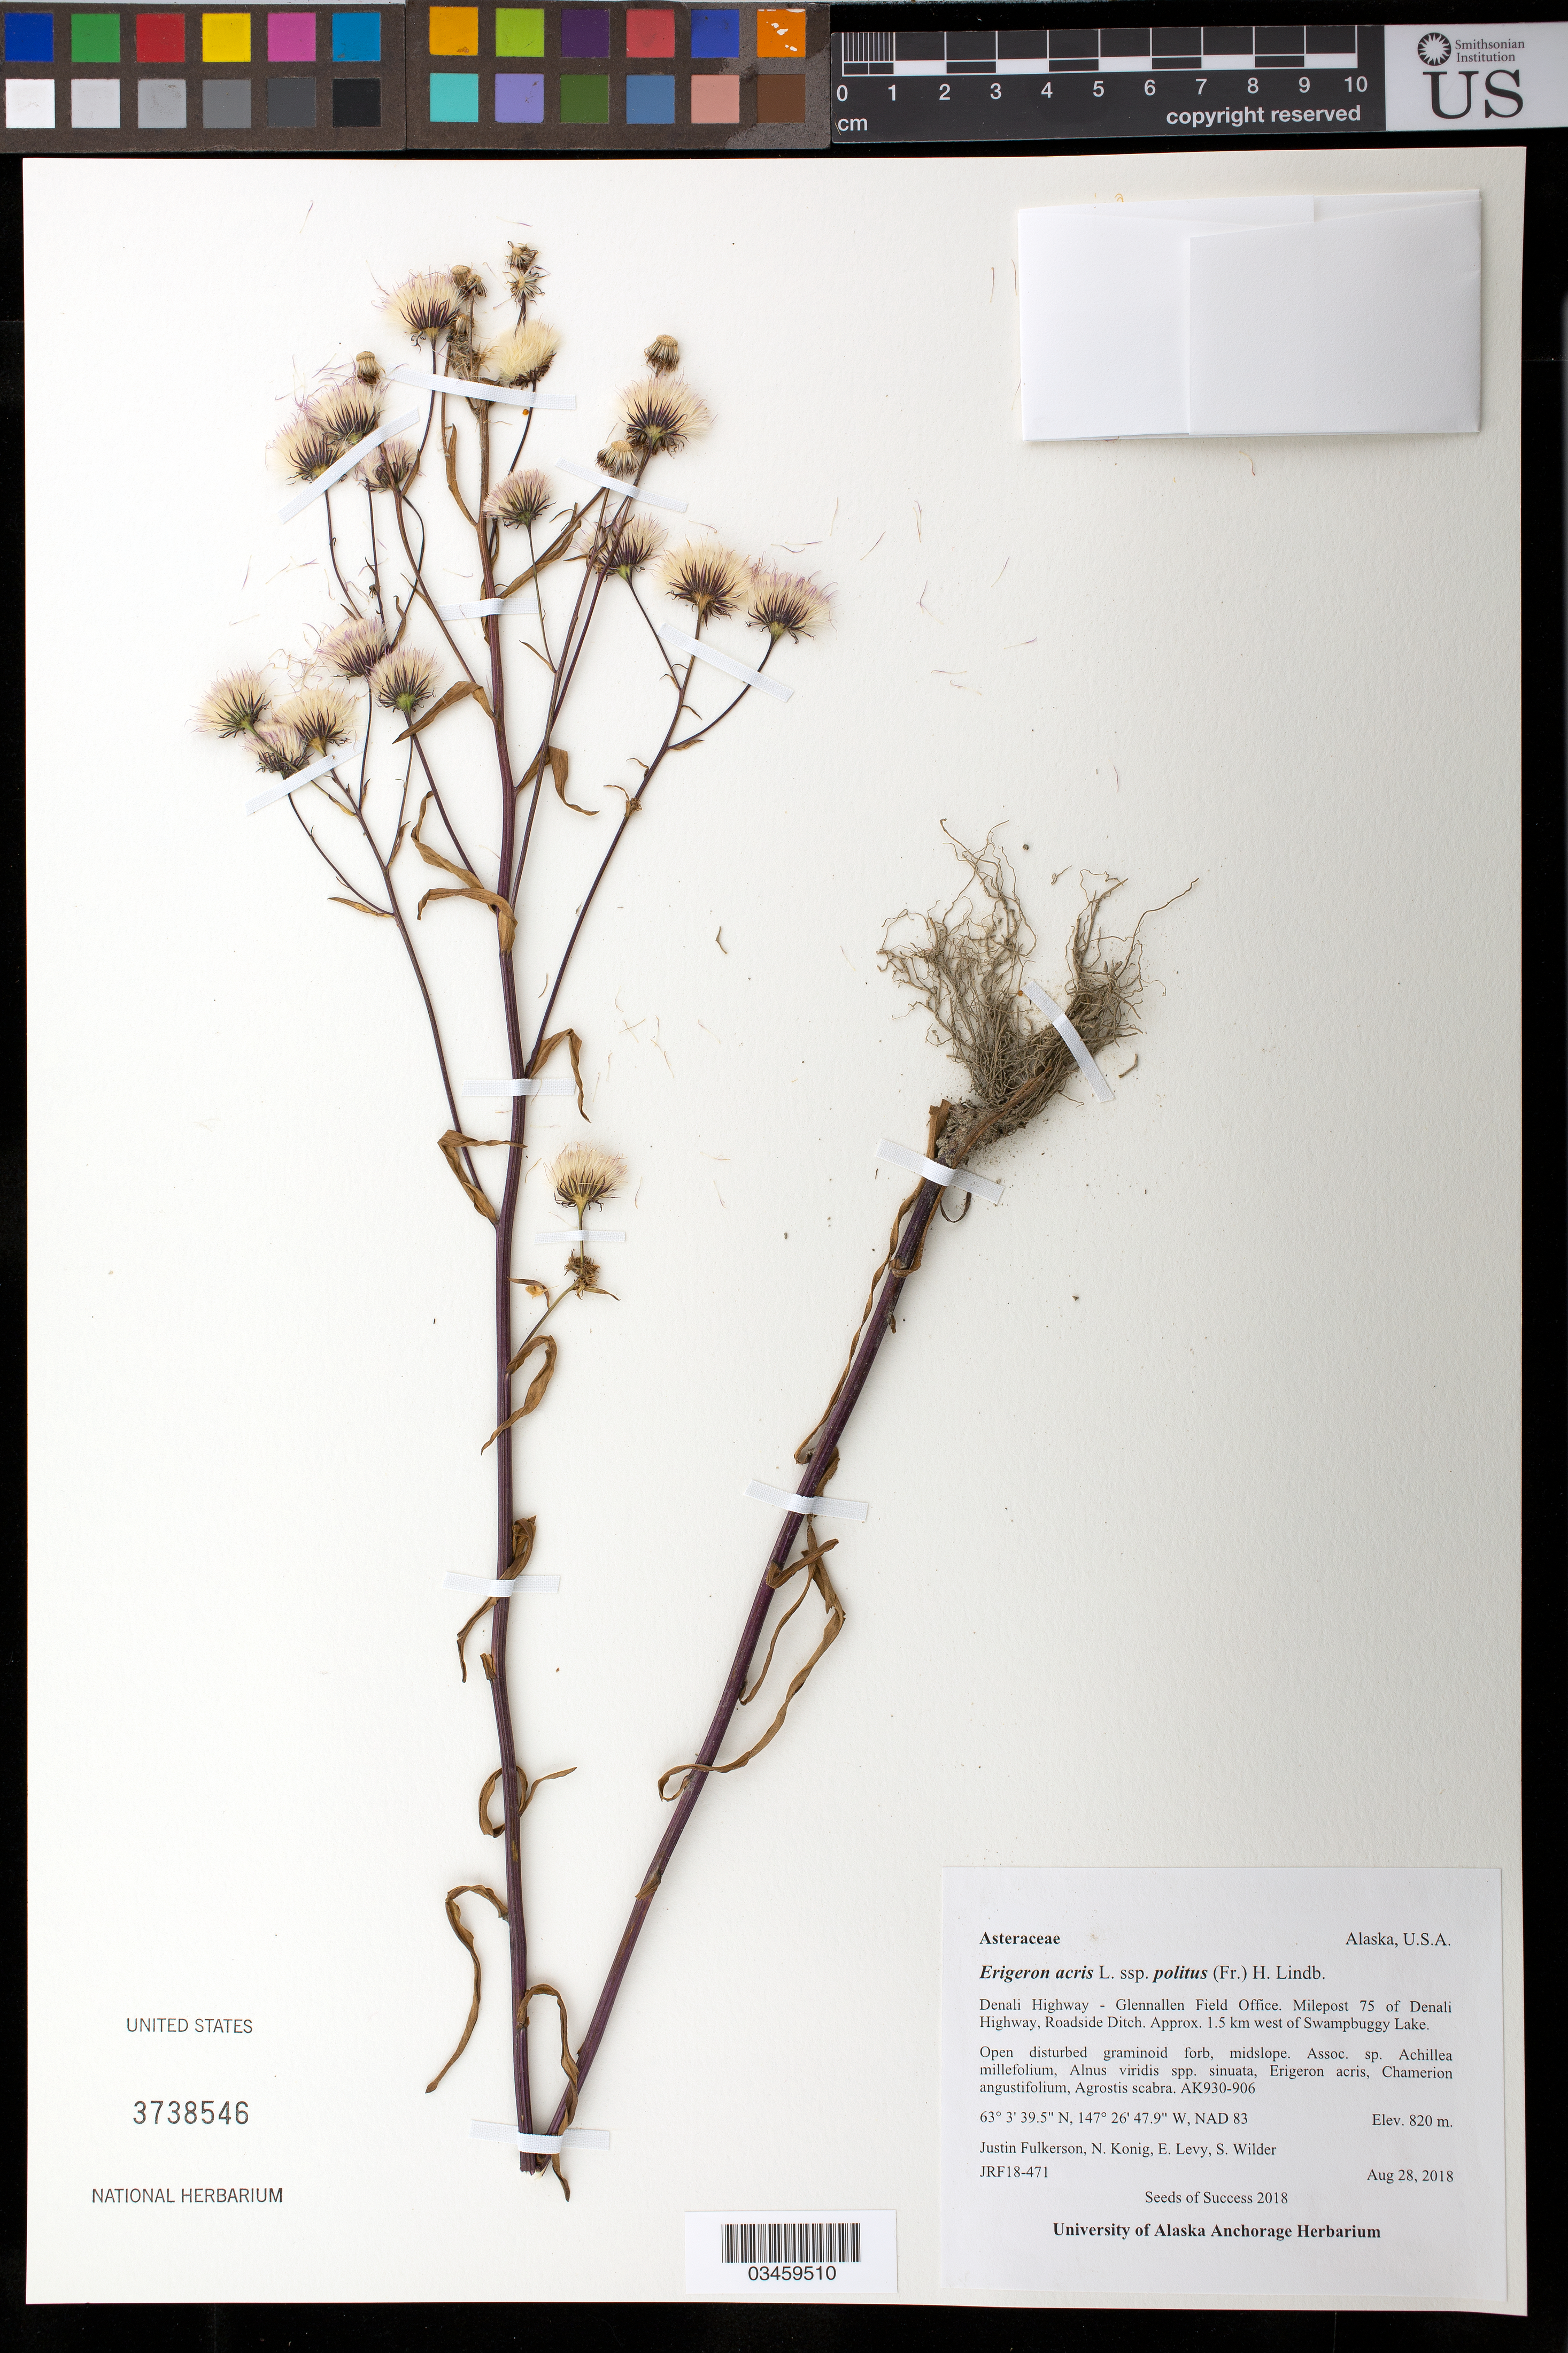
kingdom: Plantae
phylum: Tracheophyta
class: Magnoliopsida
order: Asterales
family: Asteraceae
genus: Erigeron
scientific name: Erigeron acris subsp. politus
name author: (Fr.) H. Lindb.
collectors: J. Fulkerson, N. Konig, E. Levy & S. Wilder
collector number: JRF18-471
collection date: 2018-08-28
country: United States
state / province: Alaska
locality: Denali Hwy- Glennallen Field Office, milepost 75 of Denali Hwy, 1.5 km W of Swampbuggy Lake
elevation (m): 820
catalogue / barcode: US 3738546